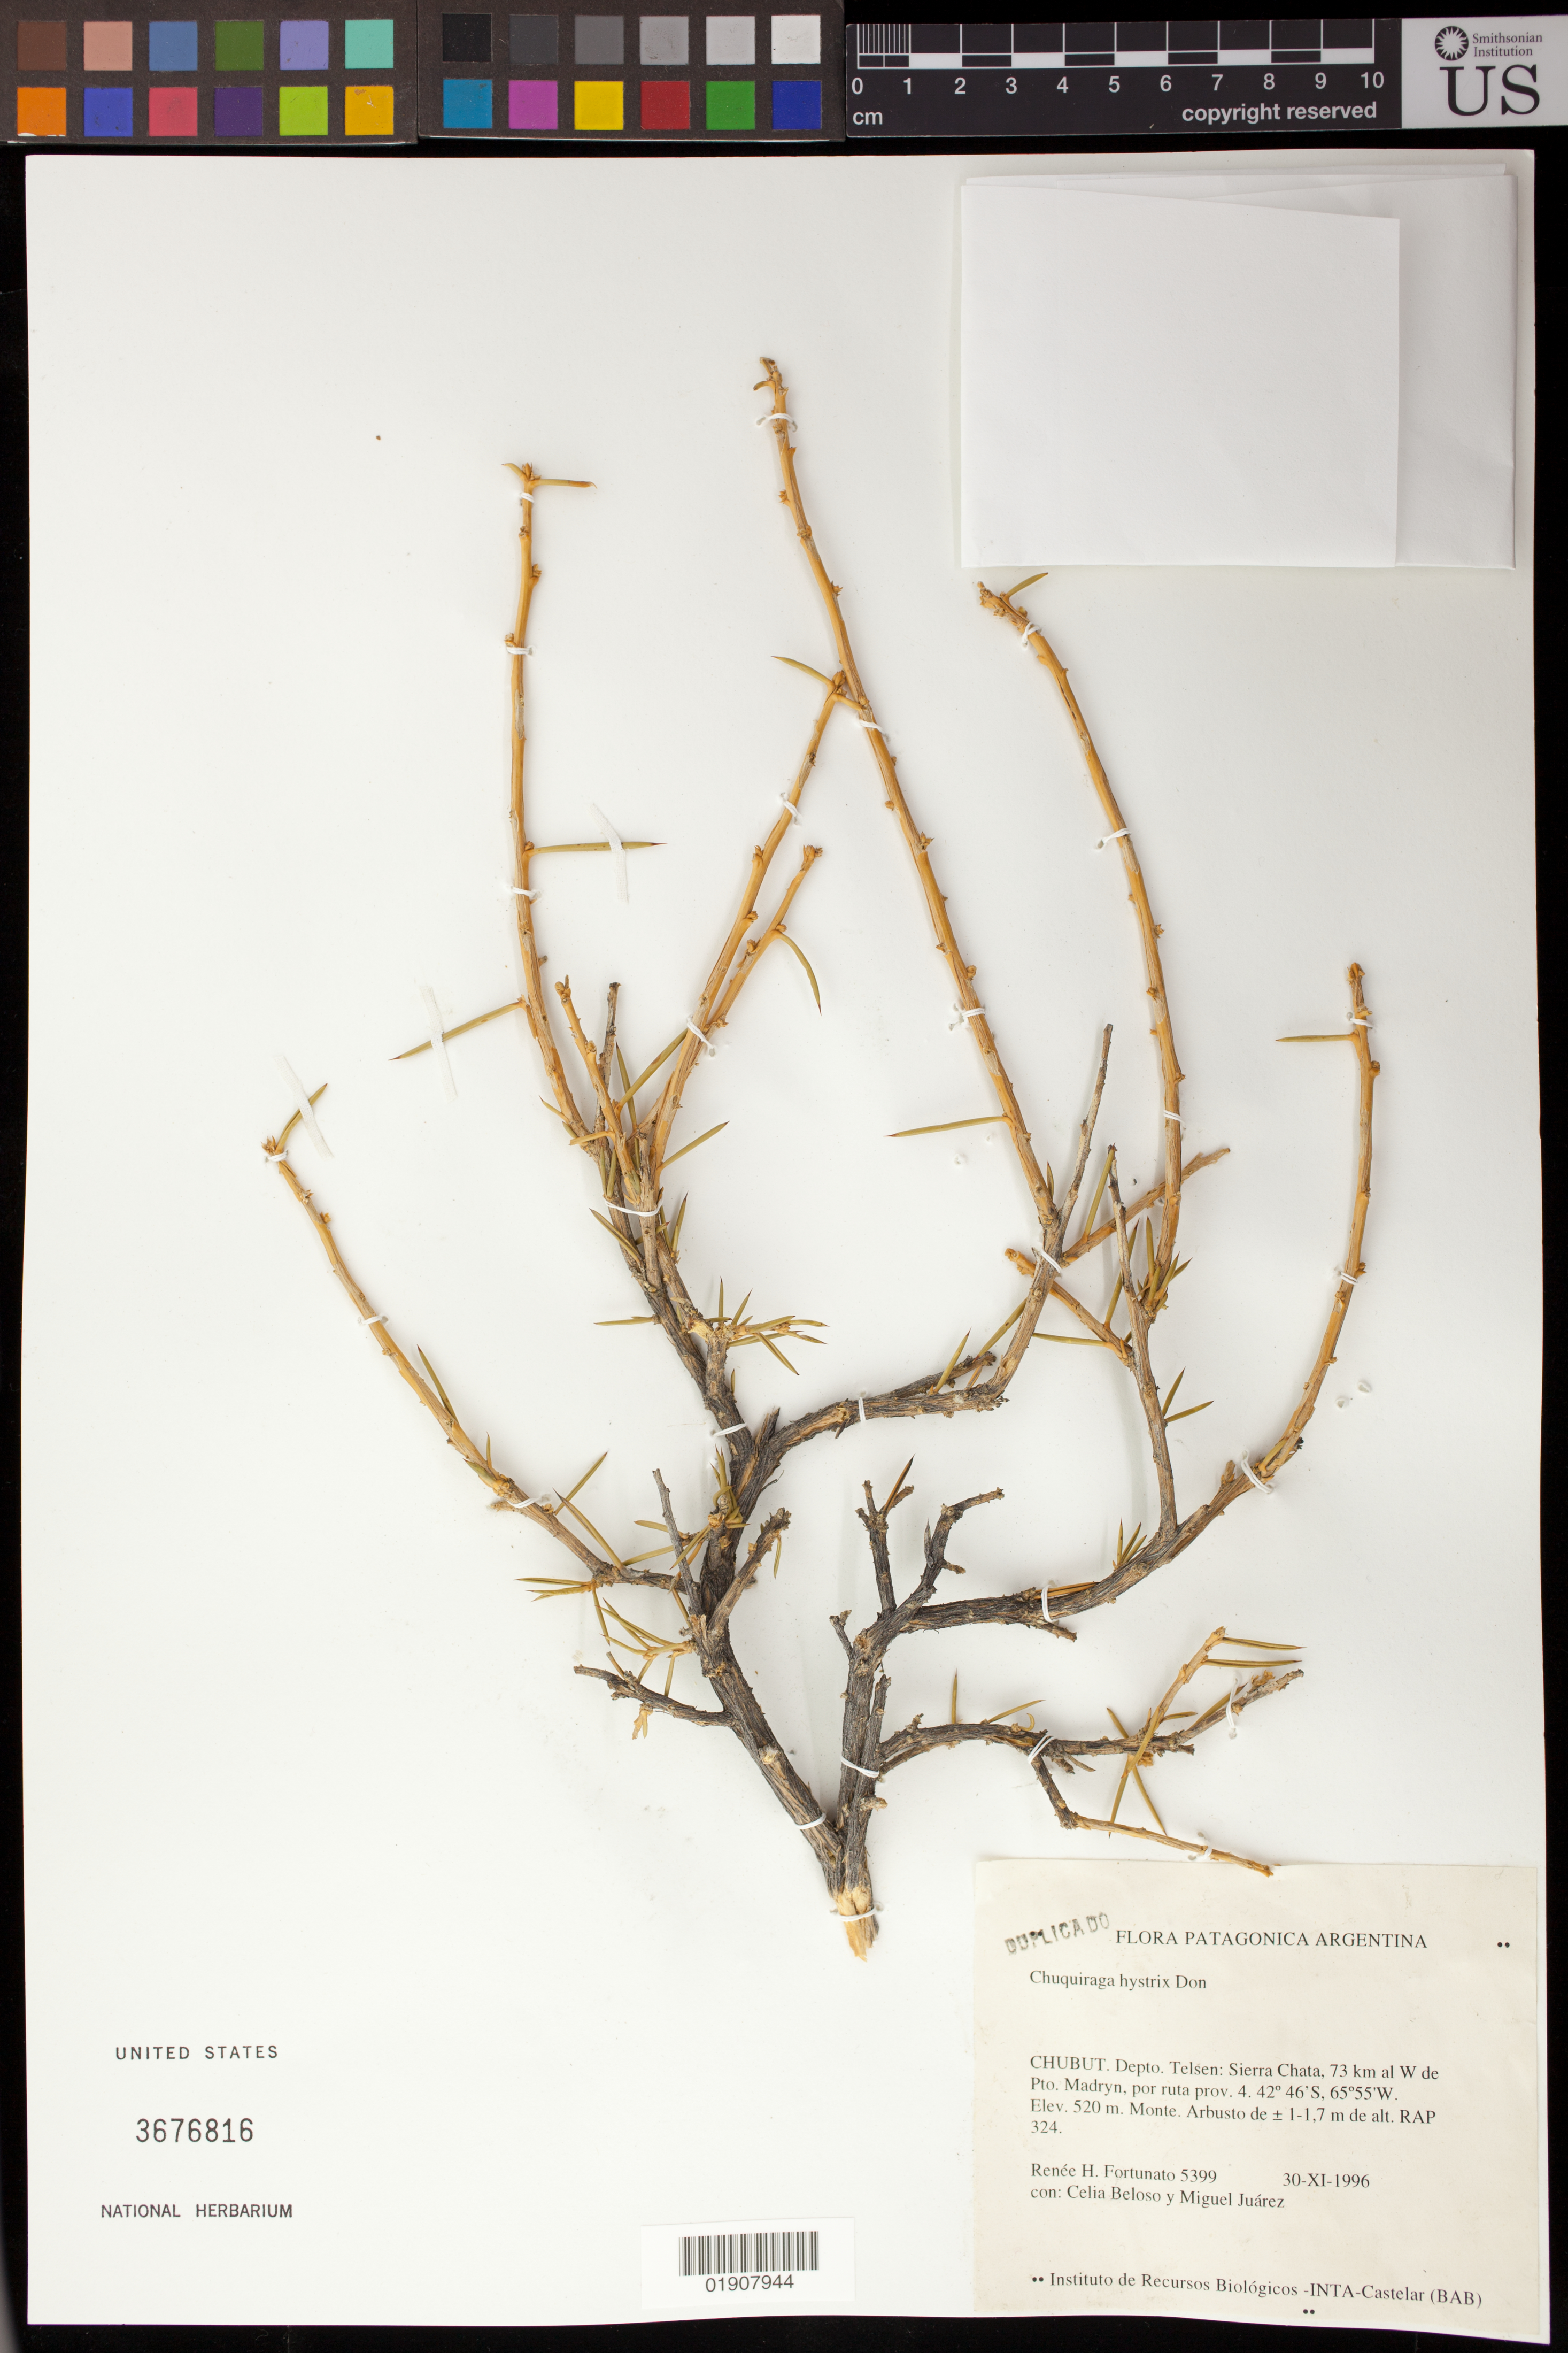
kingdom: Plantae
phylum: Tracheophyta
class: Magnoliopsida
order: Asterales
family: Asteraceae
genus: Chuquiraga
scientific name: Chuquiraga erinacea subsp. erinacea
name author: D. Don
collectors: R. H. Fortunato, C. Beloso & M. Juarez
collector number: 5399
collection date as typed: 30-XI-1996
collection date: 1996-11-30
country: Argentina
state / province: Chubut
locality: Depto. Telsen: Sierra Chata, 73 km al W de Pto. Madryn, por ruta prov. 4.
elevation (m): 520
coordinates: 42 46 S, 65 55 W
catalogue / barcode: US 3676816